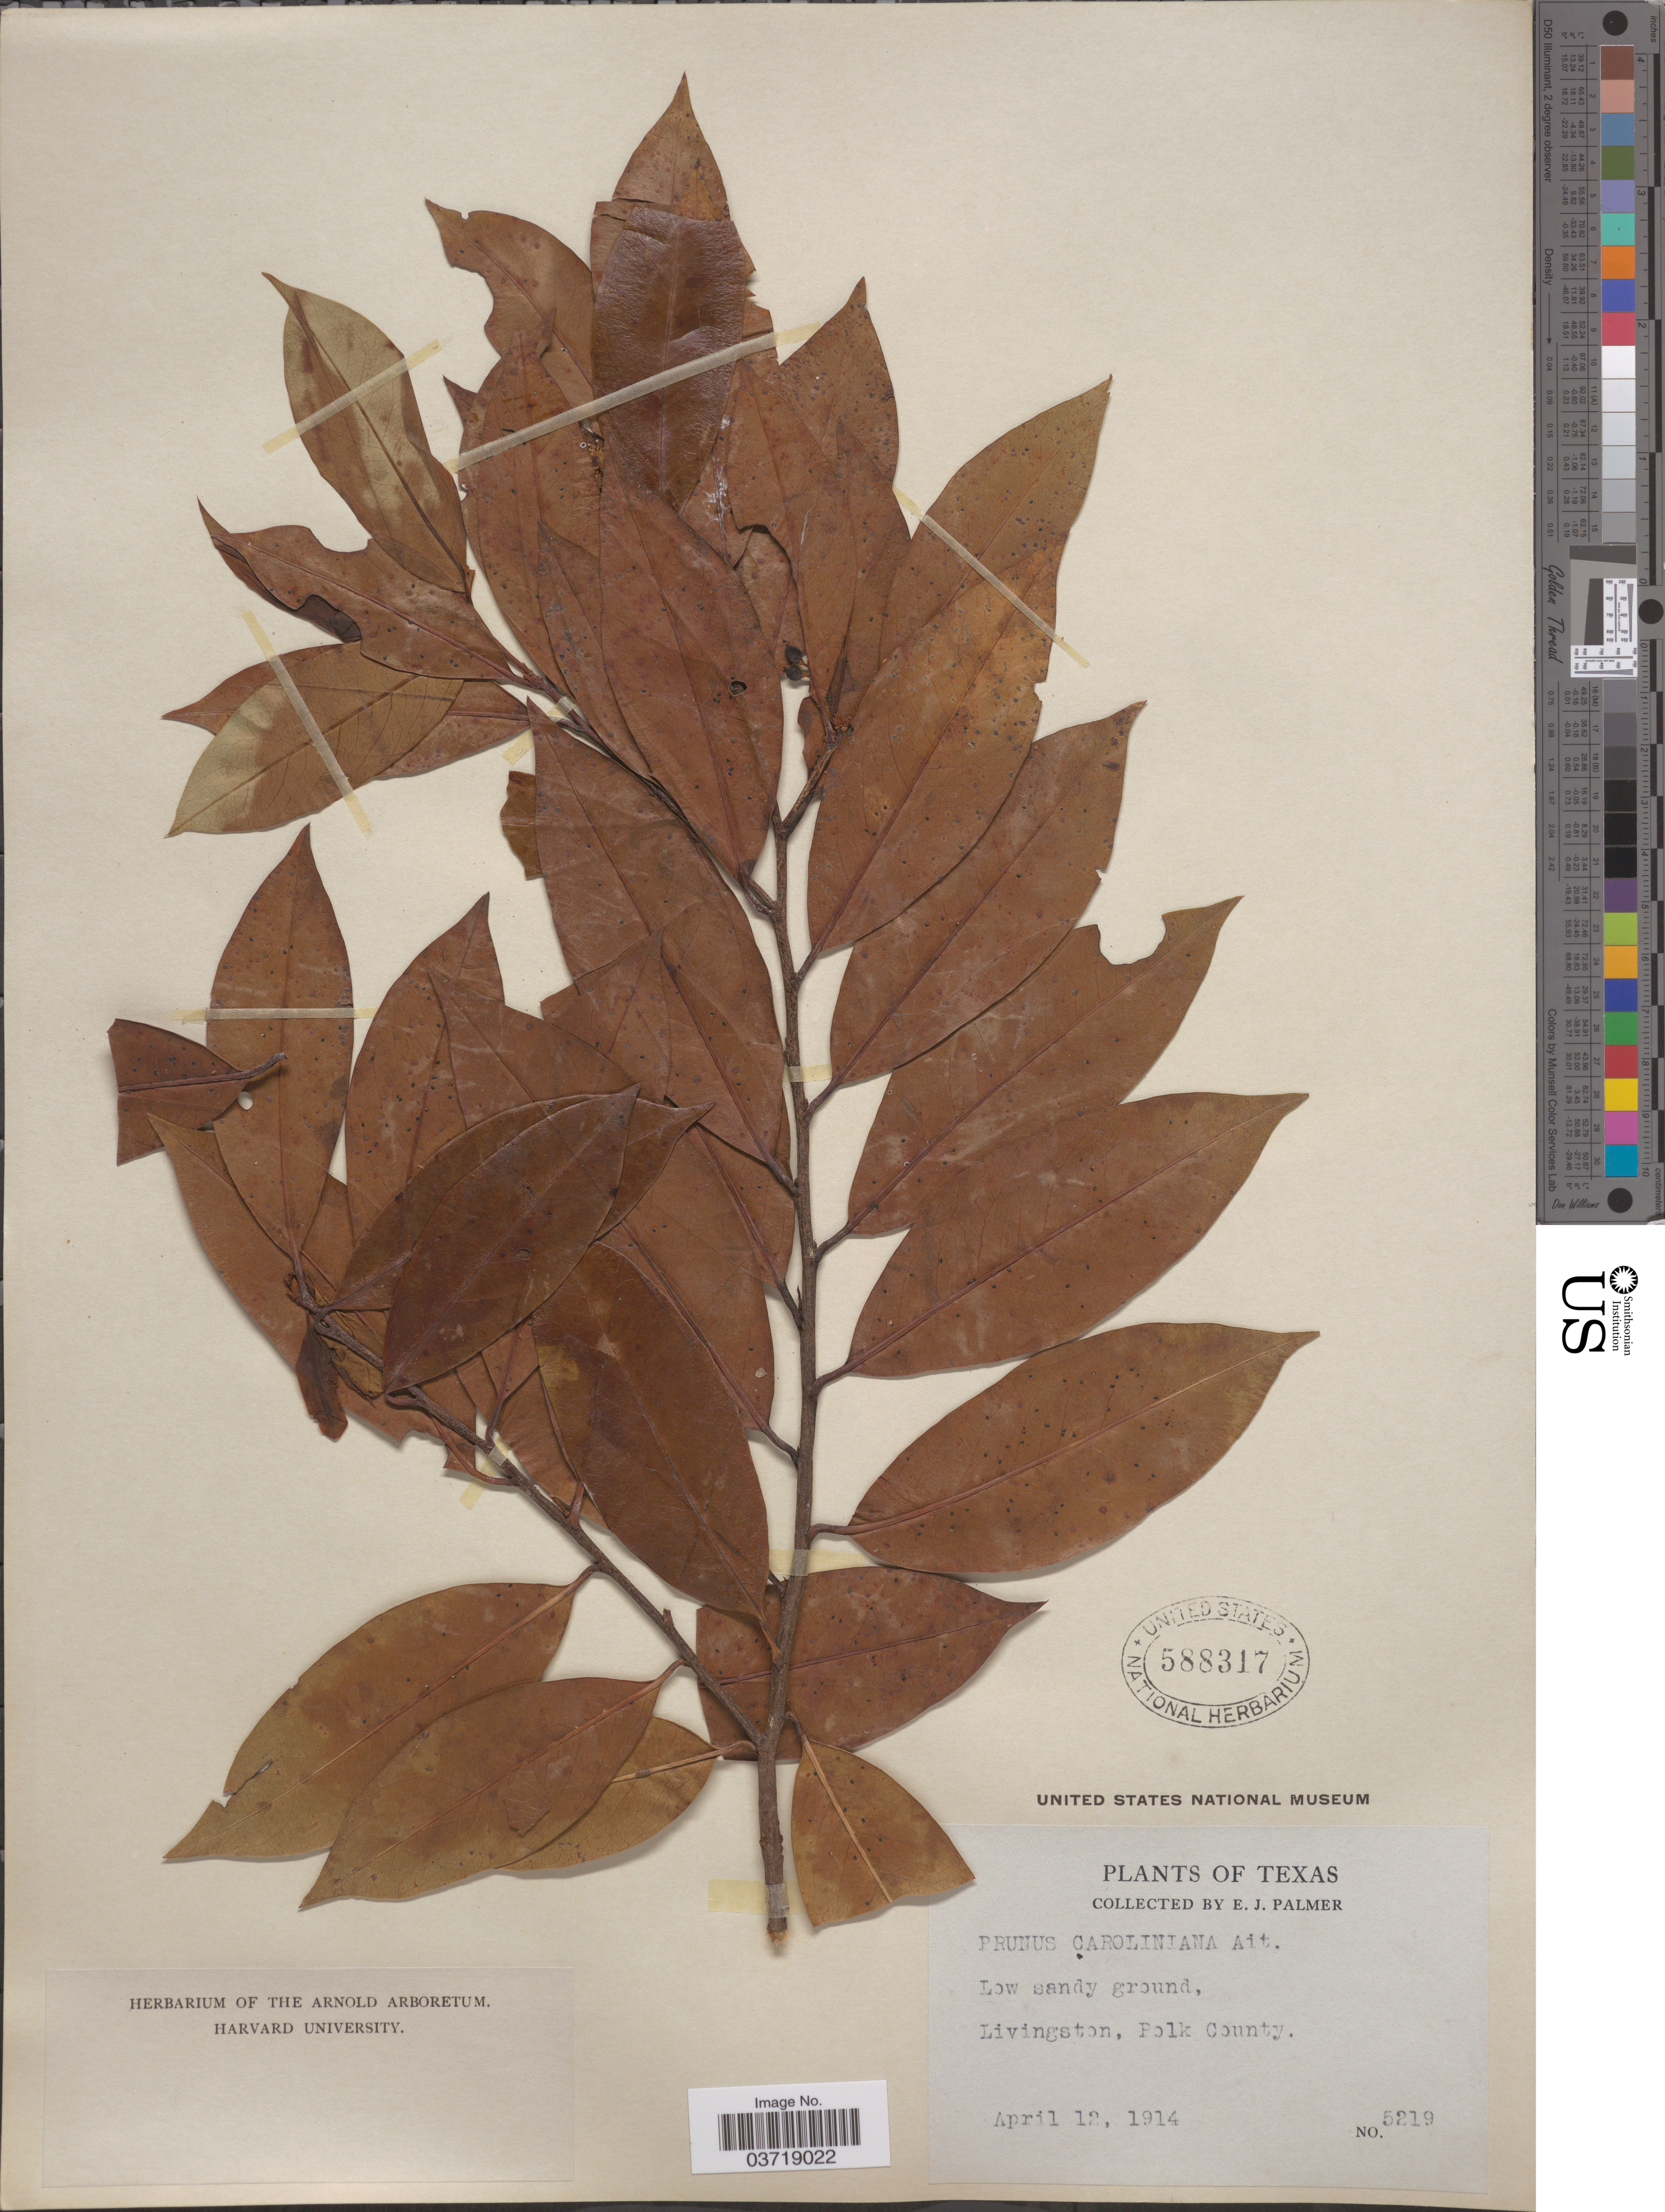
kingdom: Plantae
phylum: Tracheophyta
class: Magnoliopsida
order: Rosales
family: Rosaceae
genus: Prunus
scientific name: Prunus caroliniana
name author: (Mill.) Aiton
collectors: E. J. Palmer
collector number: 5219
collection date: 1914-04-12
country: United States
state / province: Texas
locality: Livingston, Polk County.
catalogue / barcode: US 588317